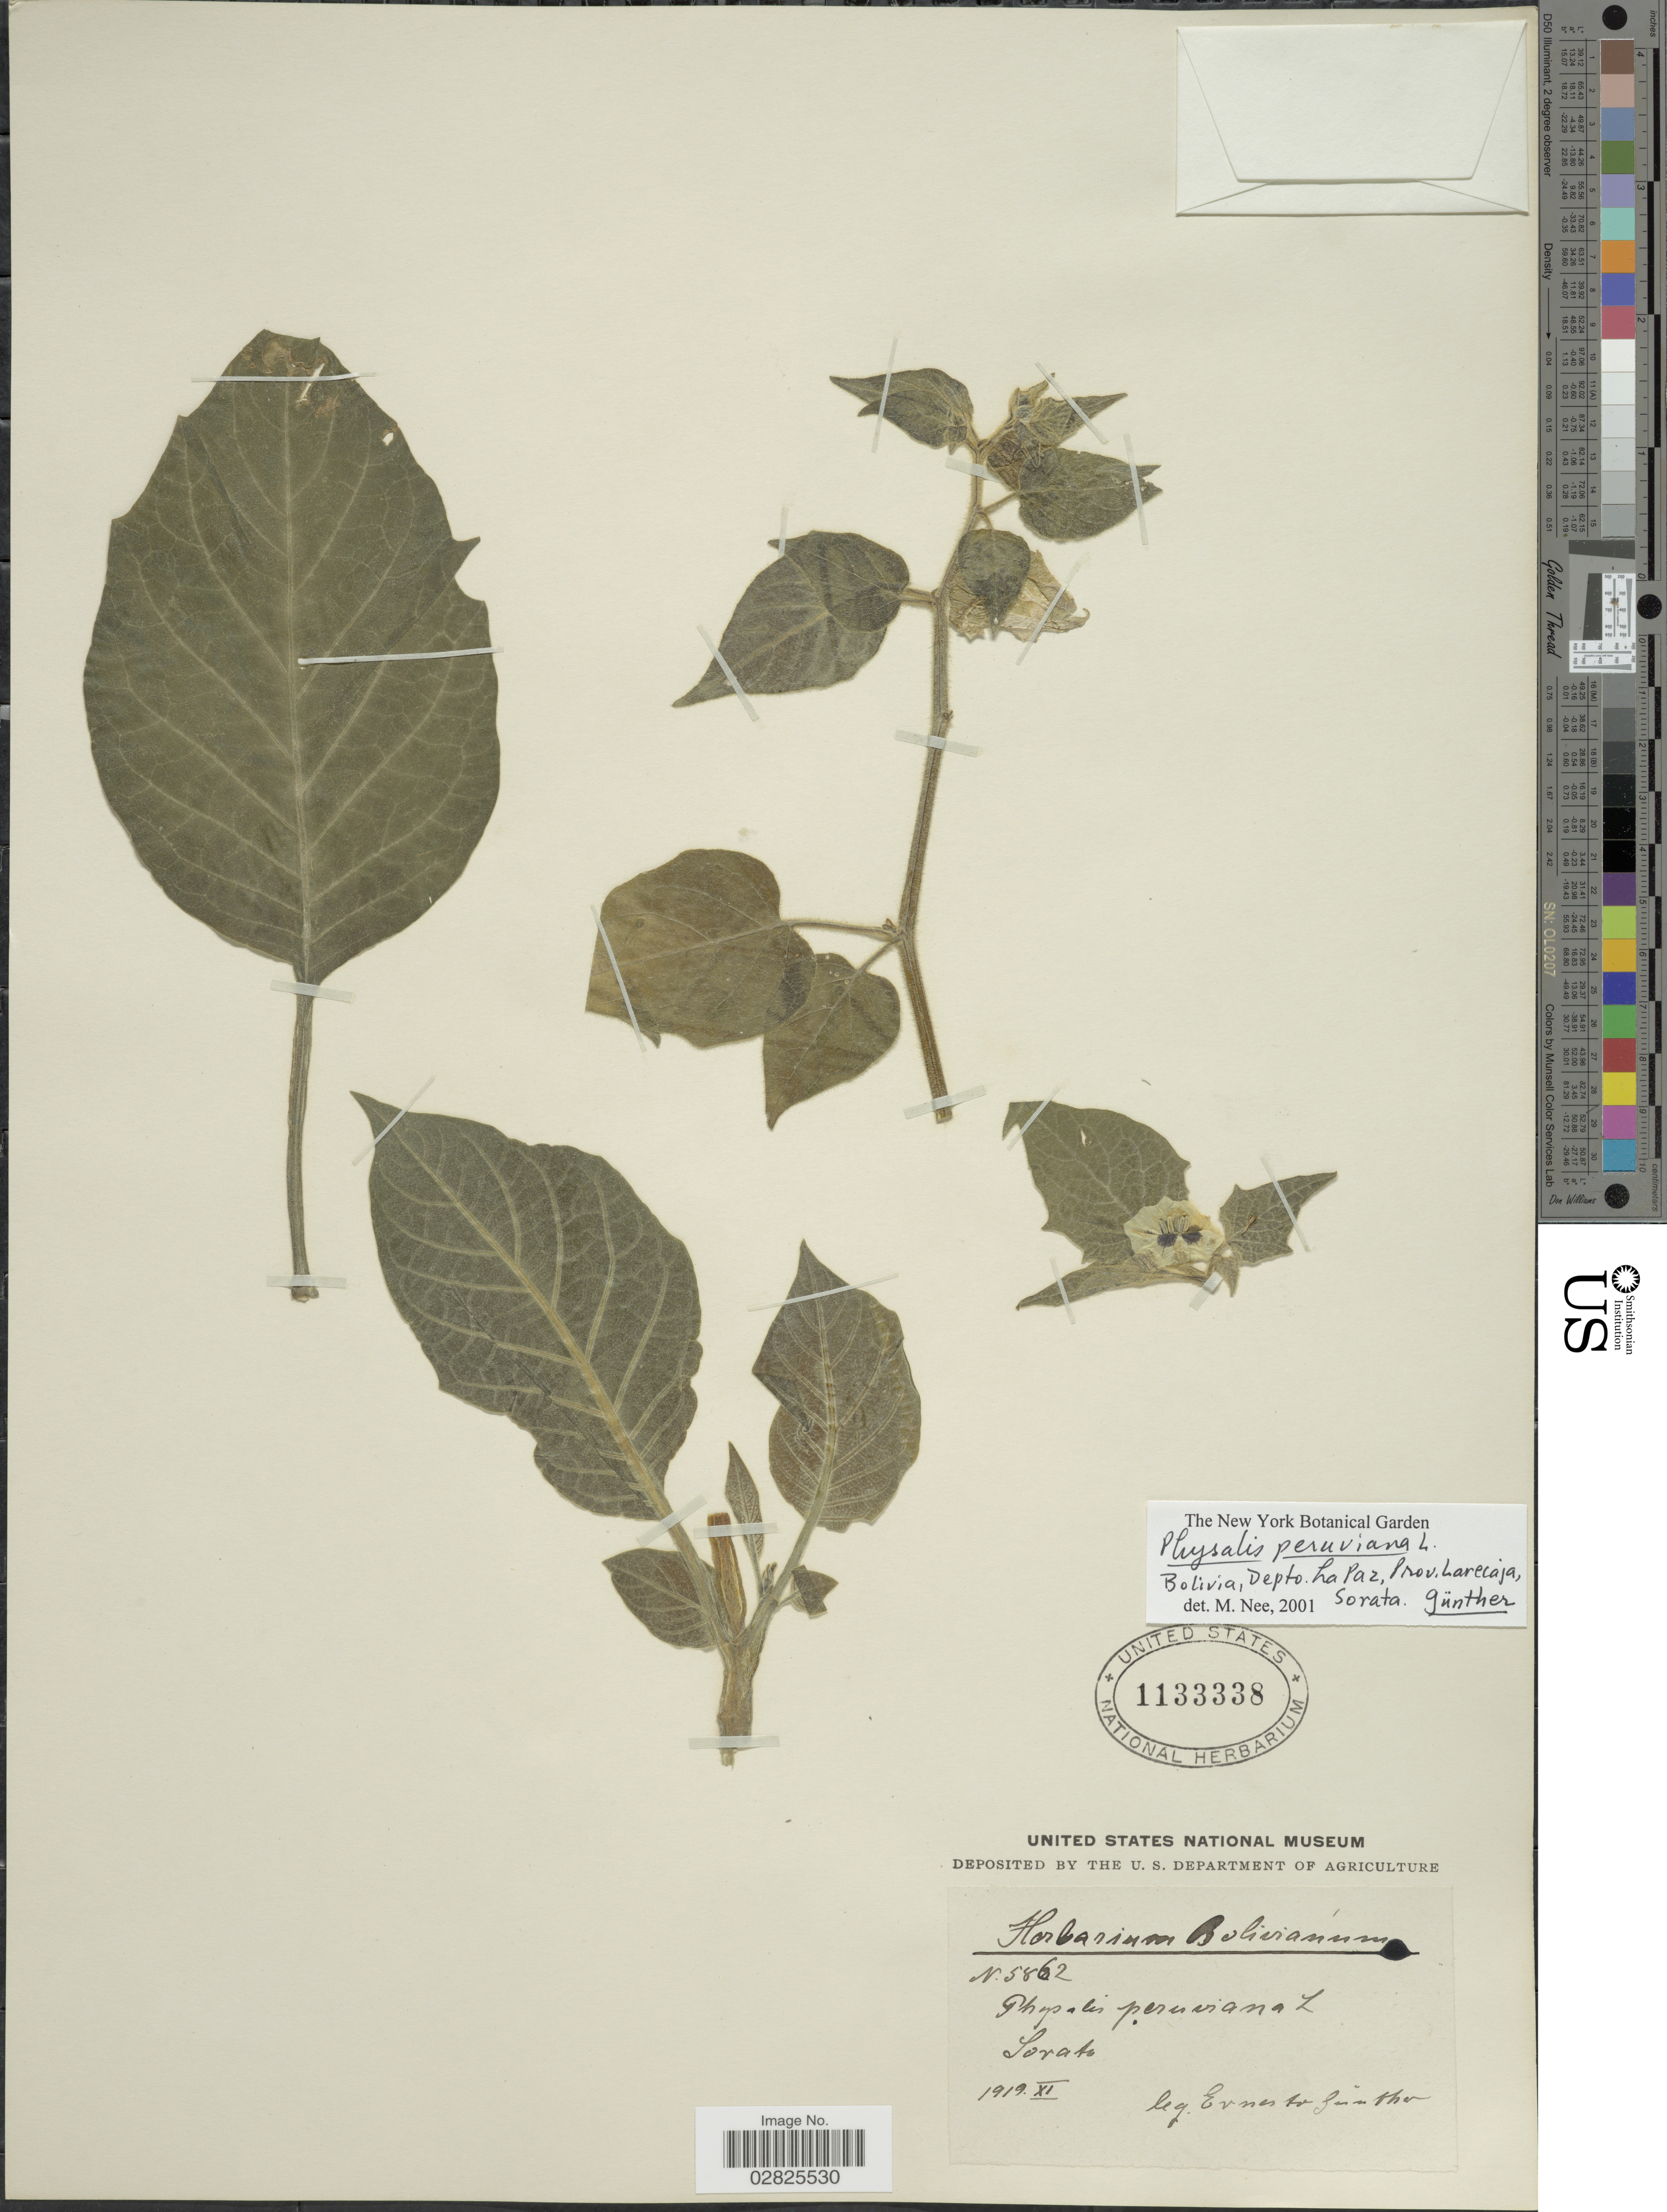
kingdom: Plantae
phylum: Tracheophyta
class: Magnoliopsida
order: Solanales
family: Solanaceae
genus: Physalis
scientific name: Physalis peruviana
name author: L.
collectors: E. Gunther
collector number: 5862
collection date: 1919-11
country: Bolivia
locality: Sorato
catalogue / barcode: US 1133338